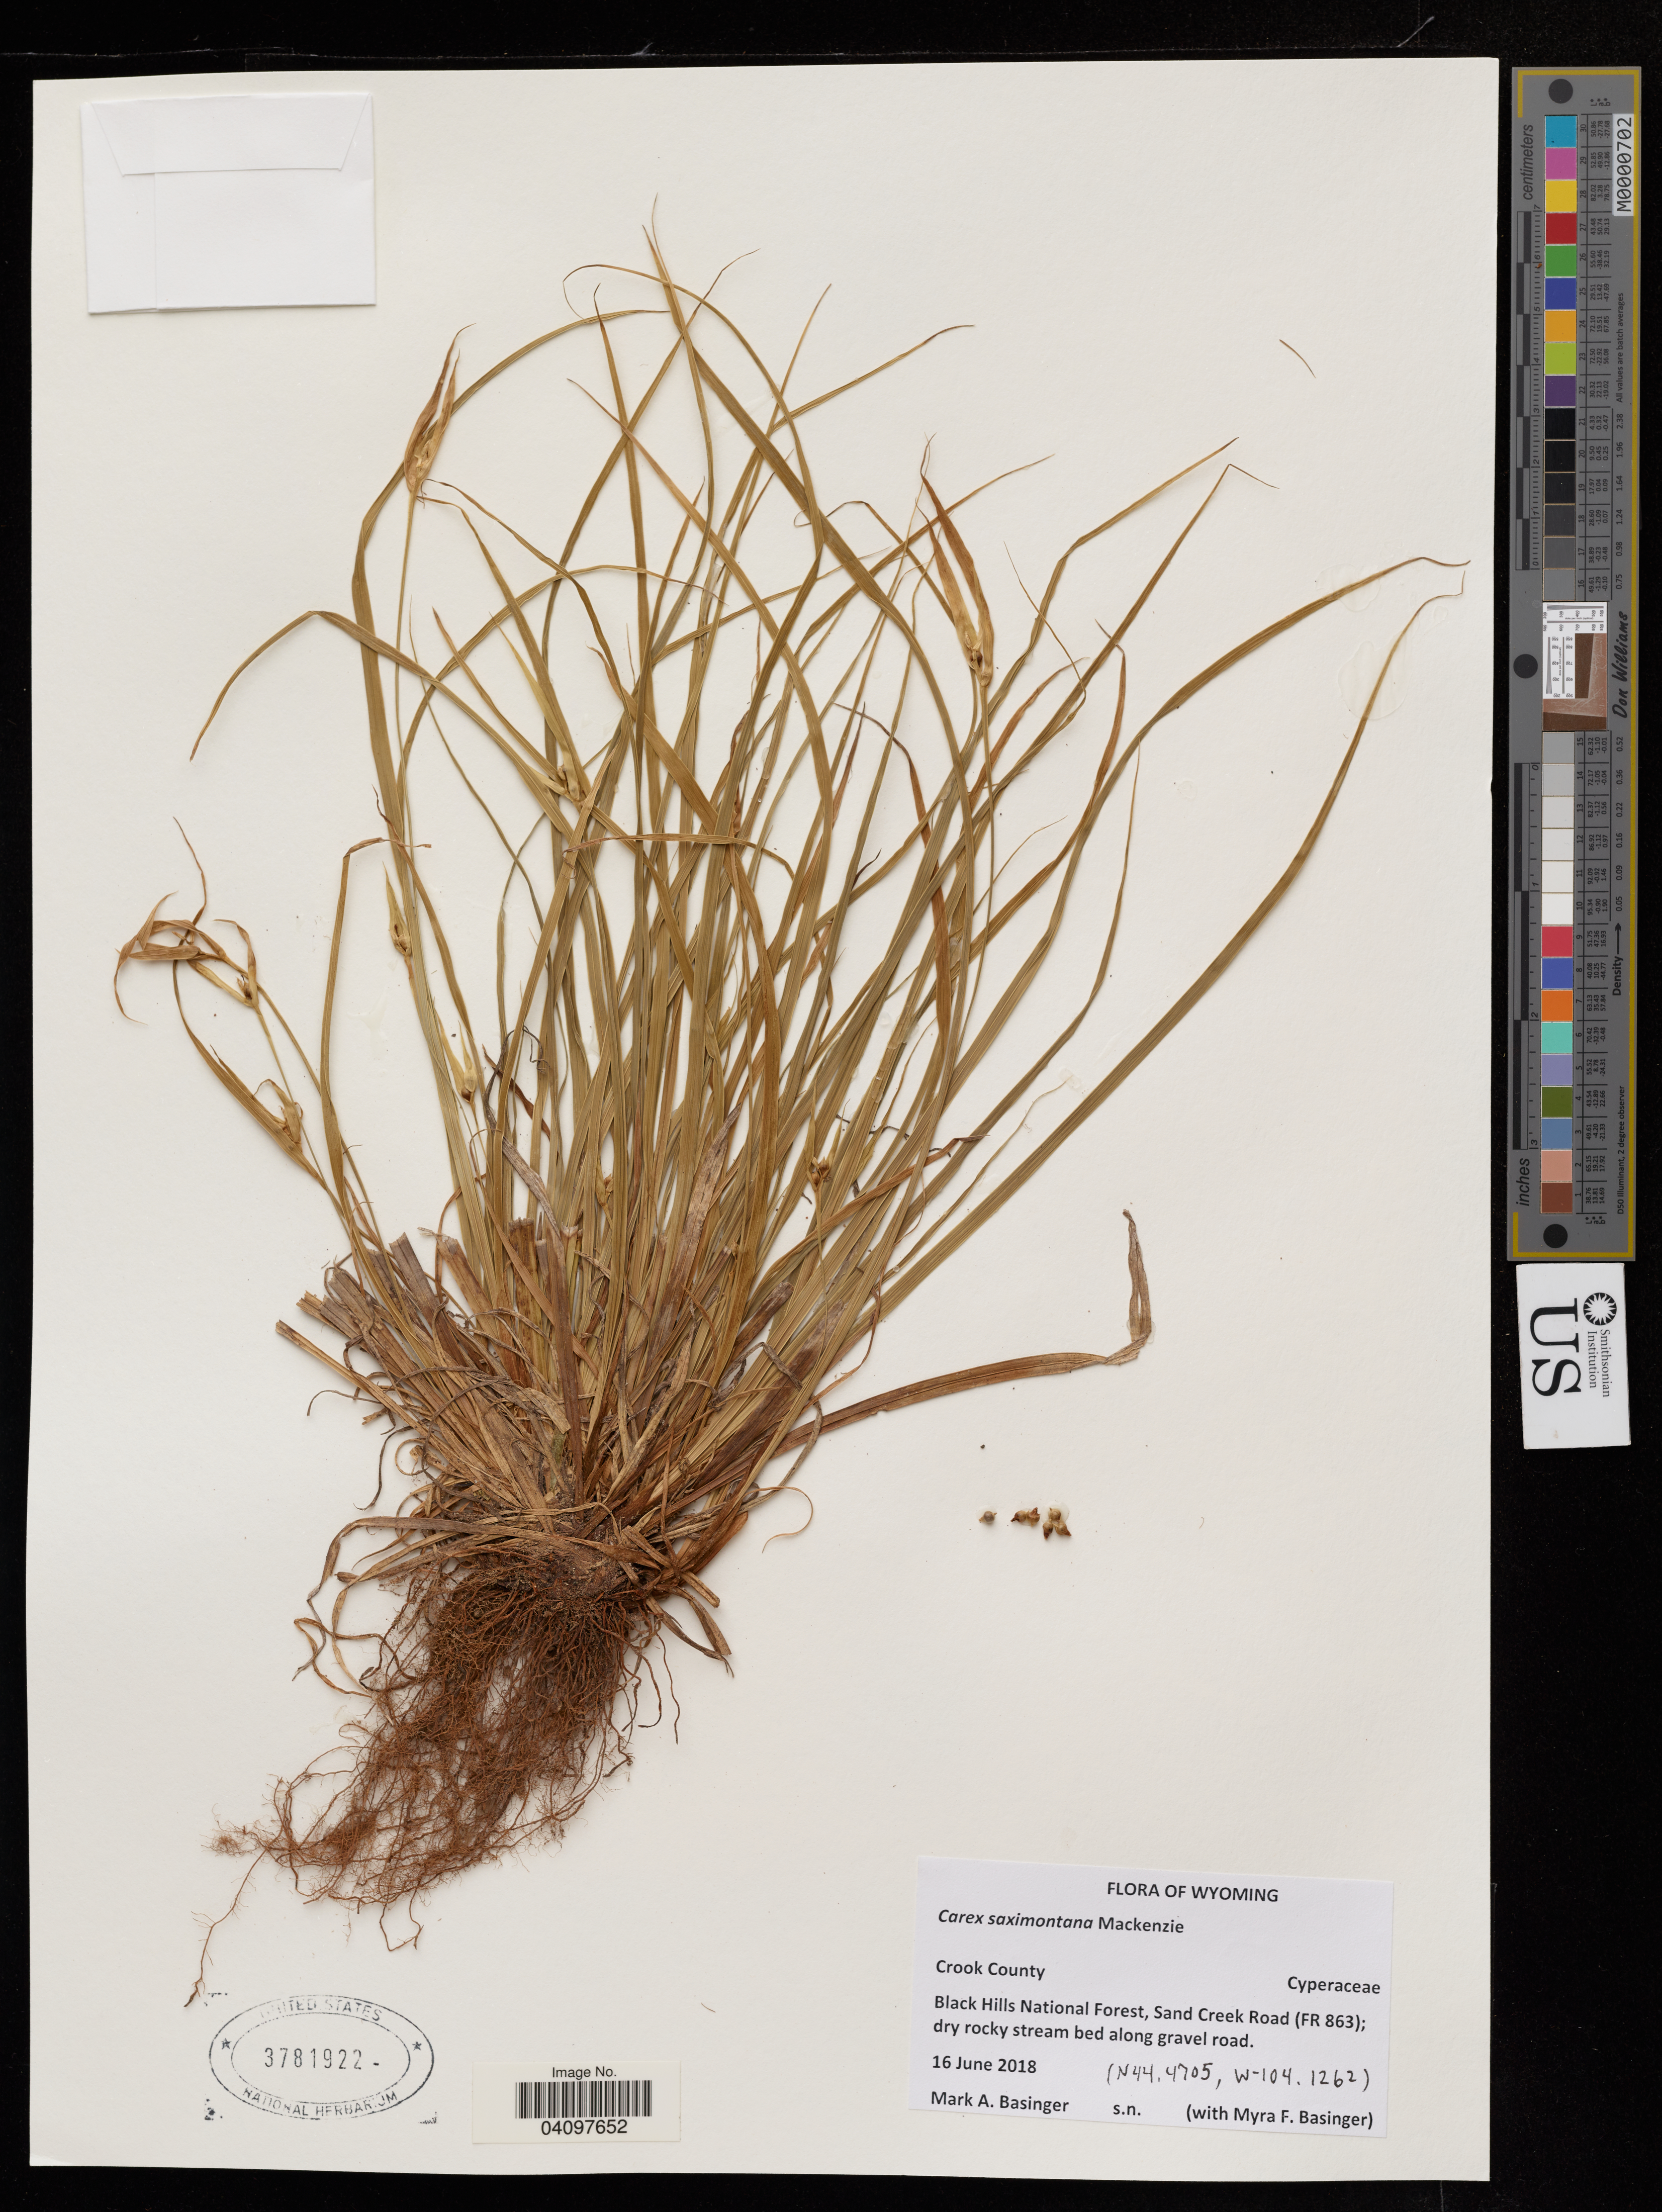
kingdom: Plantae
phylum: Tracheophyta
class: Liliopsida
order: Poales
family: Cyperaceae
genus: Carex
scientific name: Carex saximontana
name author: Mack.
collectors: M. Basinger & M. Basinger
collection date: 2018-06-16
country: United States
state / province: Wyoming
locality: Crook County. Black Hills National Forest, Sand Creek Road (FR 863).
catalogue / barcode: US 3781922